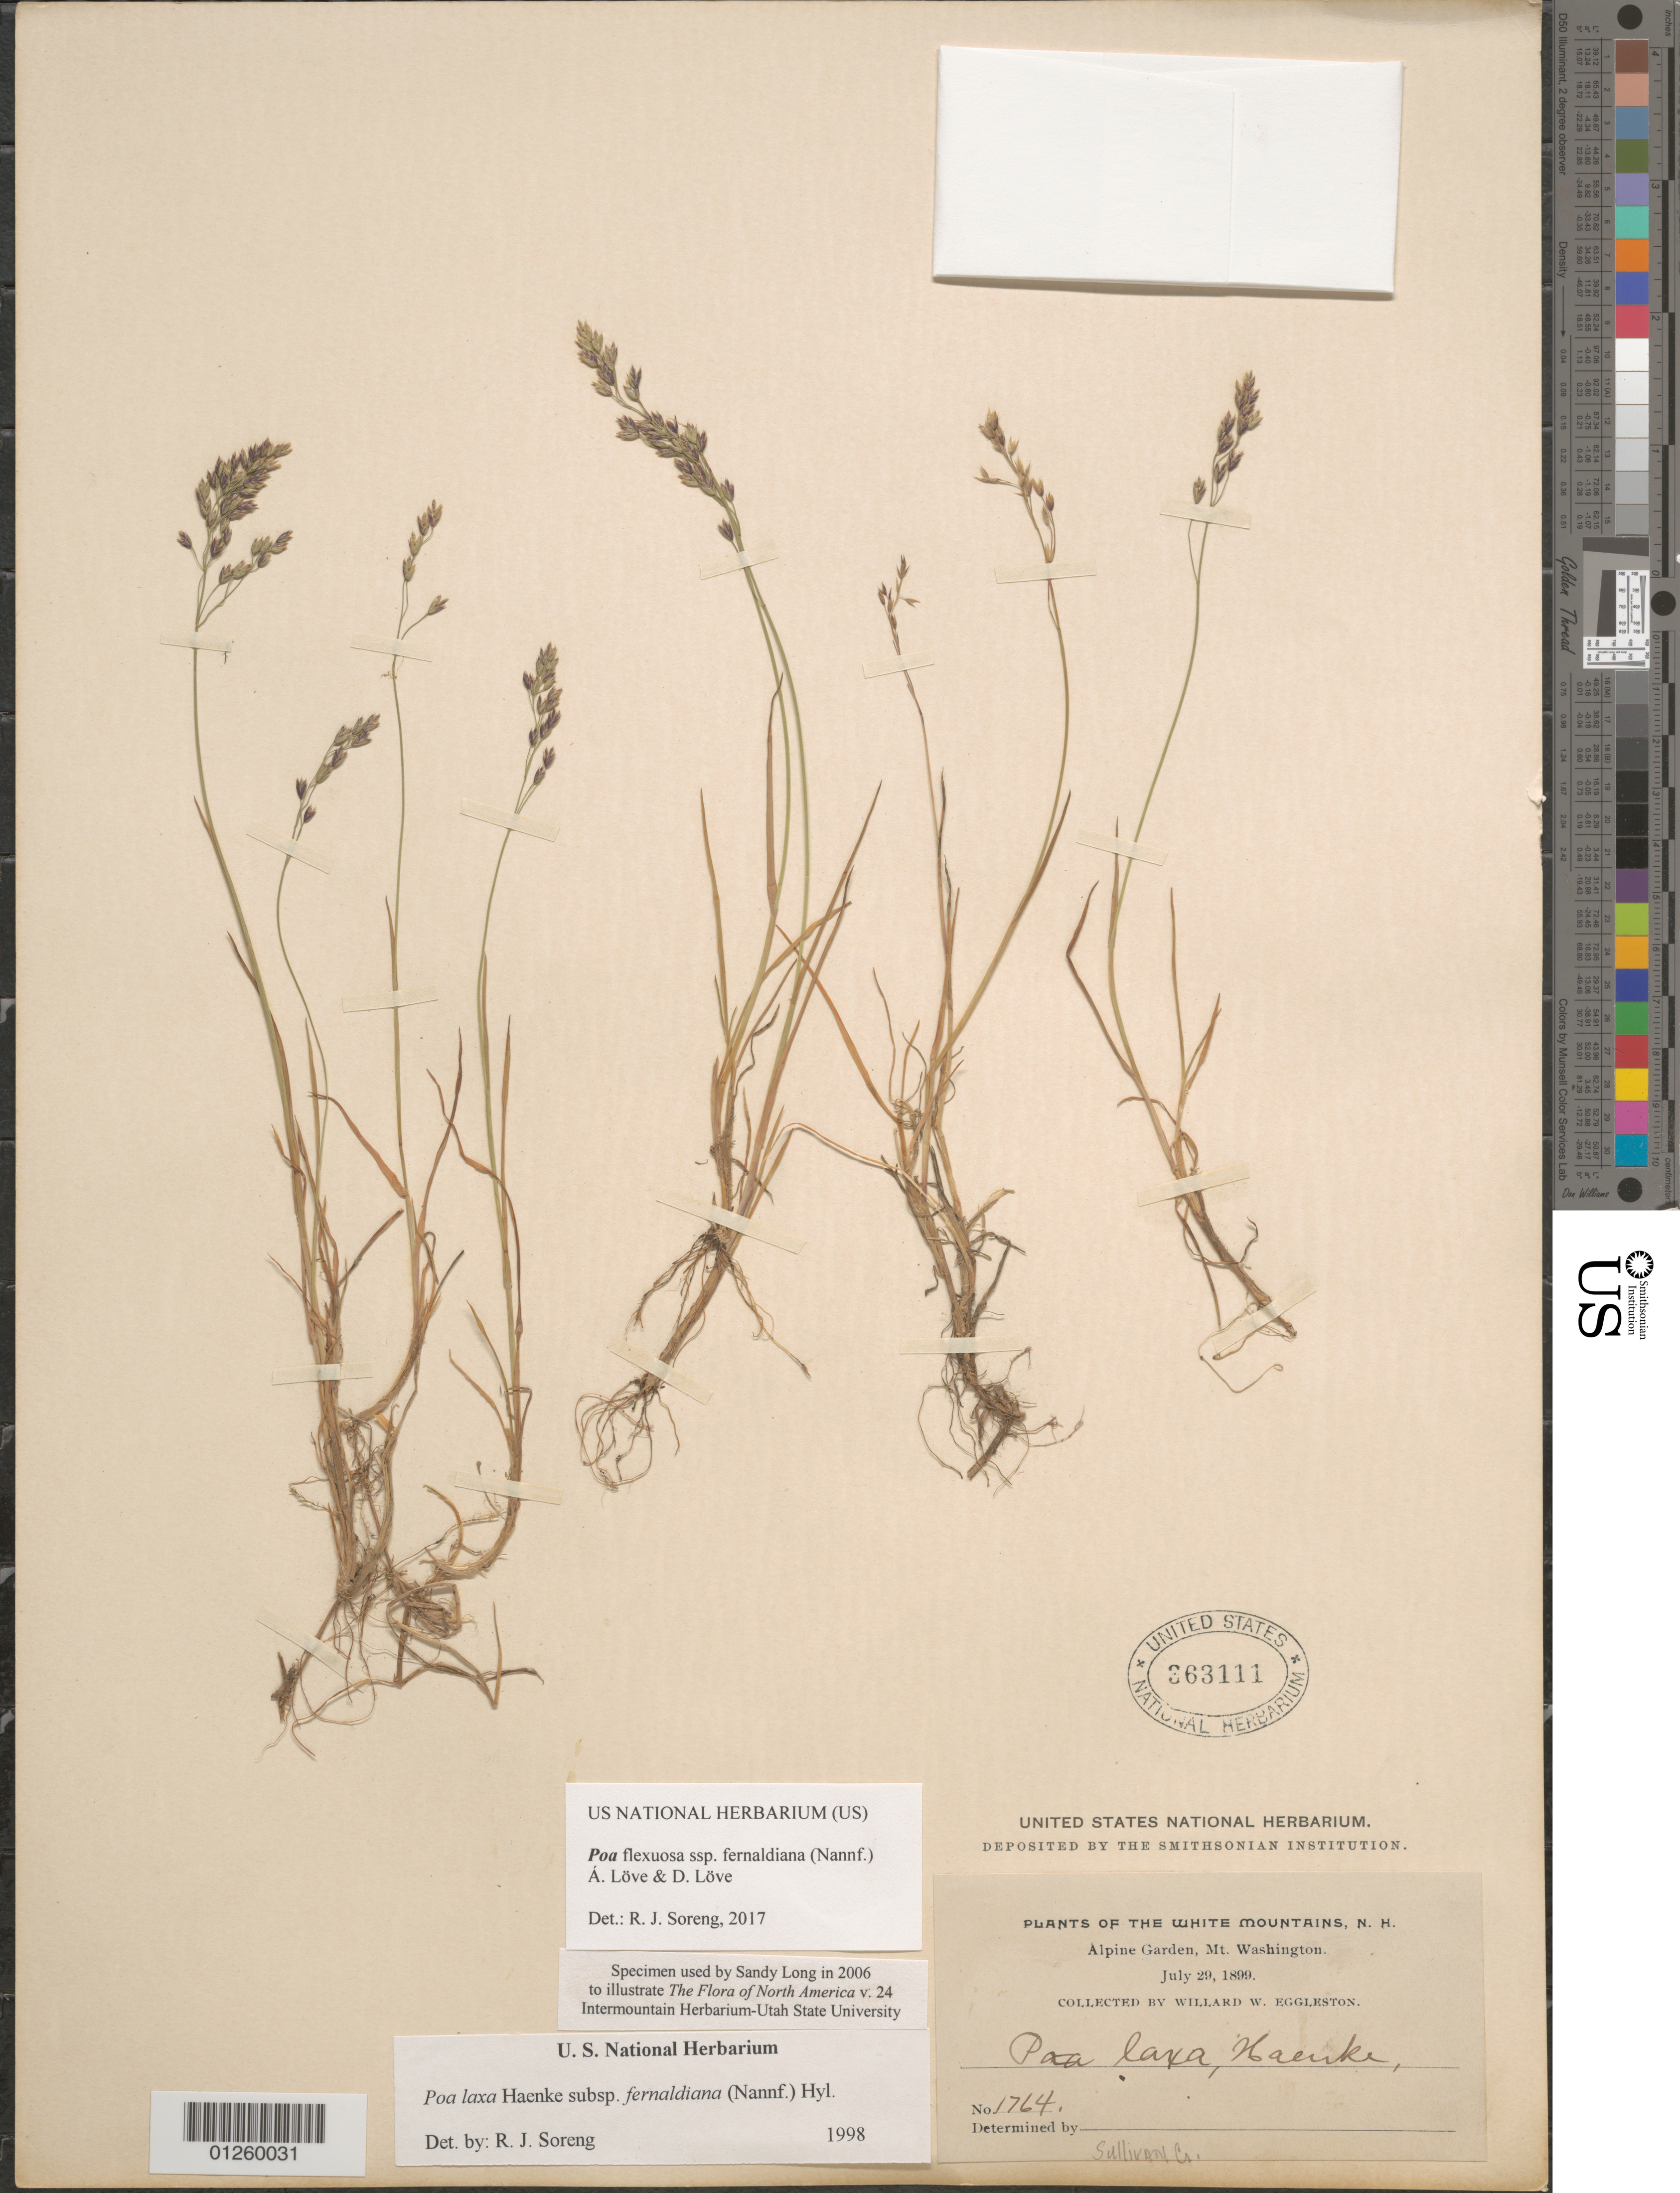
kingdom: Plantae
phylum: Tracheophyta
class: Liliopsida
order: Poales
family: Poaceae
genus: Poa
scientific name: Poa flexuosa Sm. subsp. fernaldiana (Nannf.) Á. Löve & D. Löve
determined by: Soreng, Robert J., Research Associate (BOT), Smithsonian Institution - National Museum of Natural History (UNITED STATES)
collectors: W. W. Eggleston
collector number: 1764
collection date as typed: July 29, 1889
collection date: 1899-07-29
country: United States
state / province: New Hampshire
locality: Alpine Garden, Mt. Washington.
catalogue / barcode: US 363111